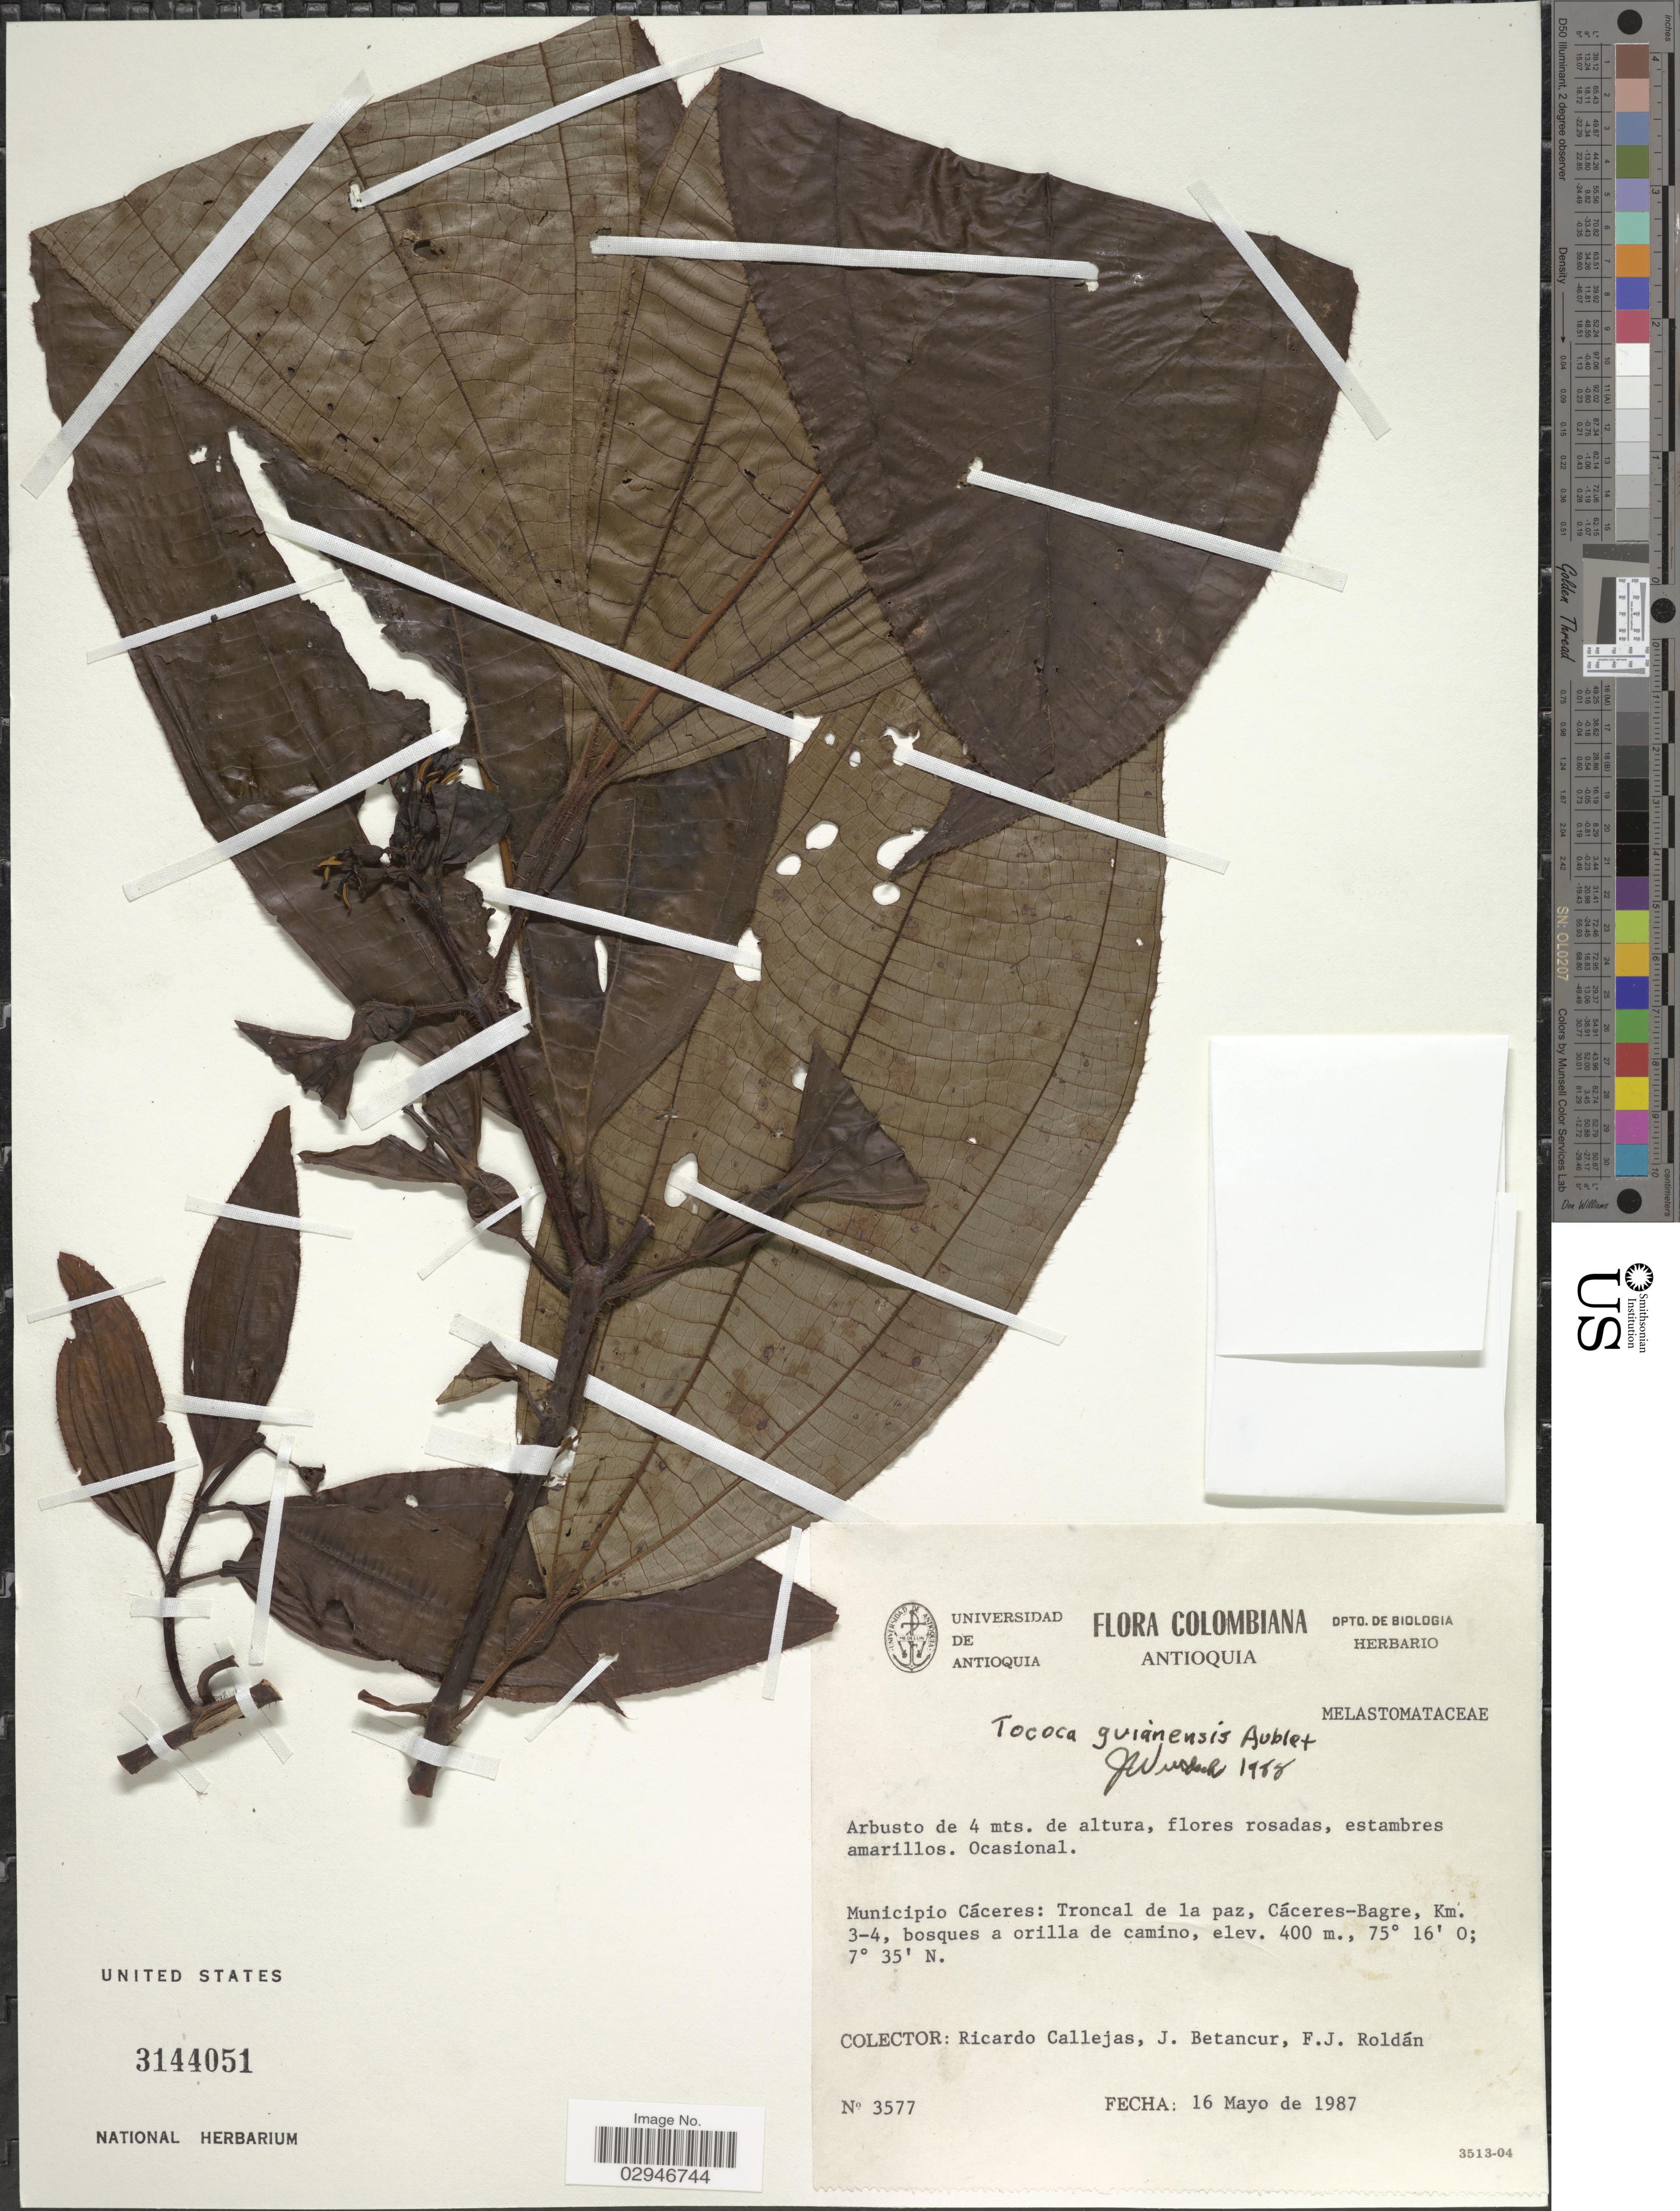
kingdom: Plantae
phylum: Tracheophyta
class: Magnoliopsida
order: Myrtales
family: Melastomataceae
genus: Tococa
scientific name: Tococa guianensis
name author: Aubl.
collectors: R. Callejas, J. Betancur & F. J. Roldán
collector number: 3577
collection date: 1987-05-16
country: Colombia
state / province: Antioquia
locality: Municipio Cáceres: Troncal de la paz, Cáceres-Bagre, Km. 3-4, bosques a orilla de camino.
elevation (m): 400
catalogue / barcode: US 3144051